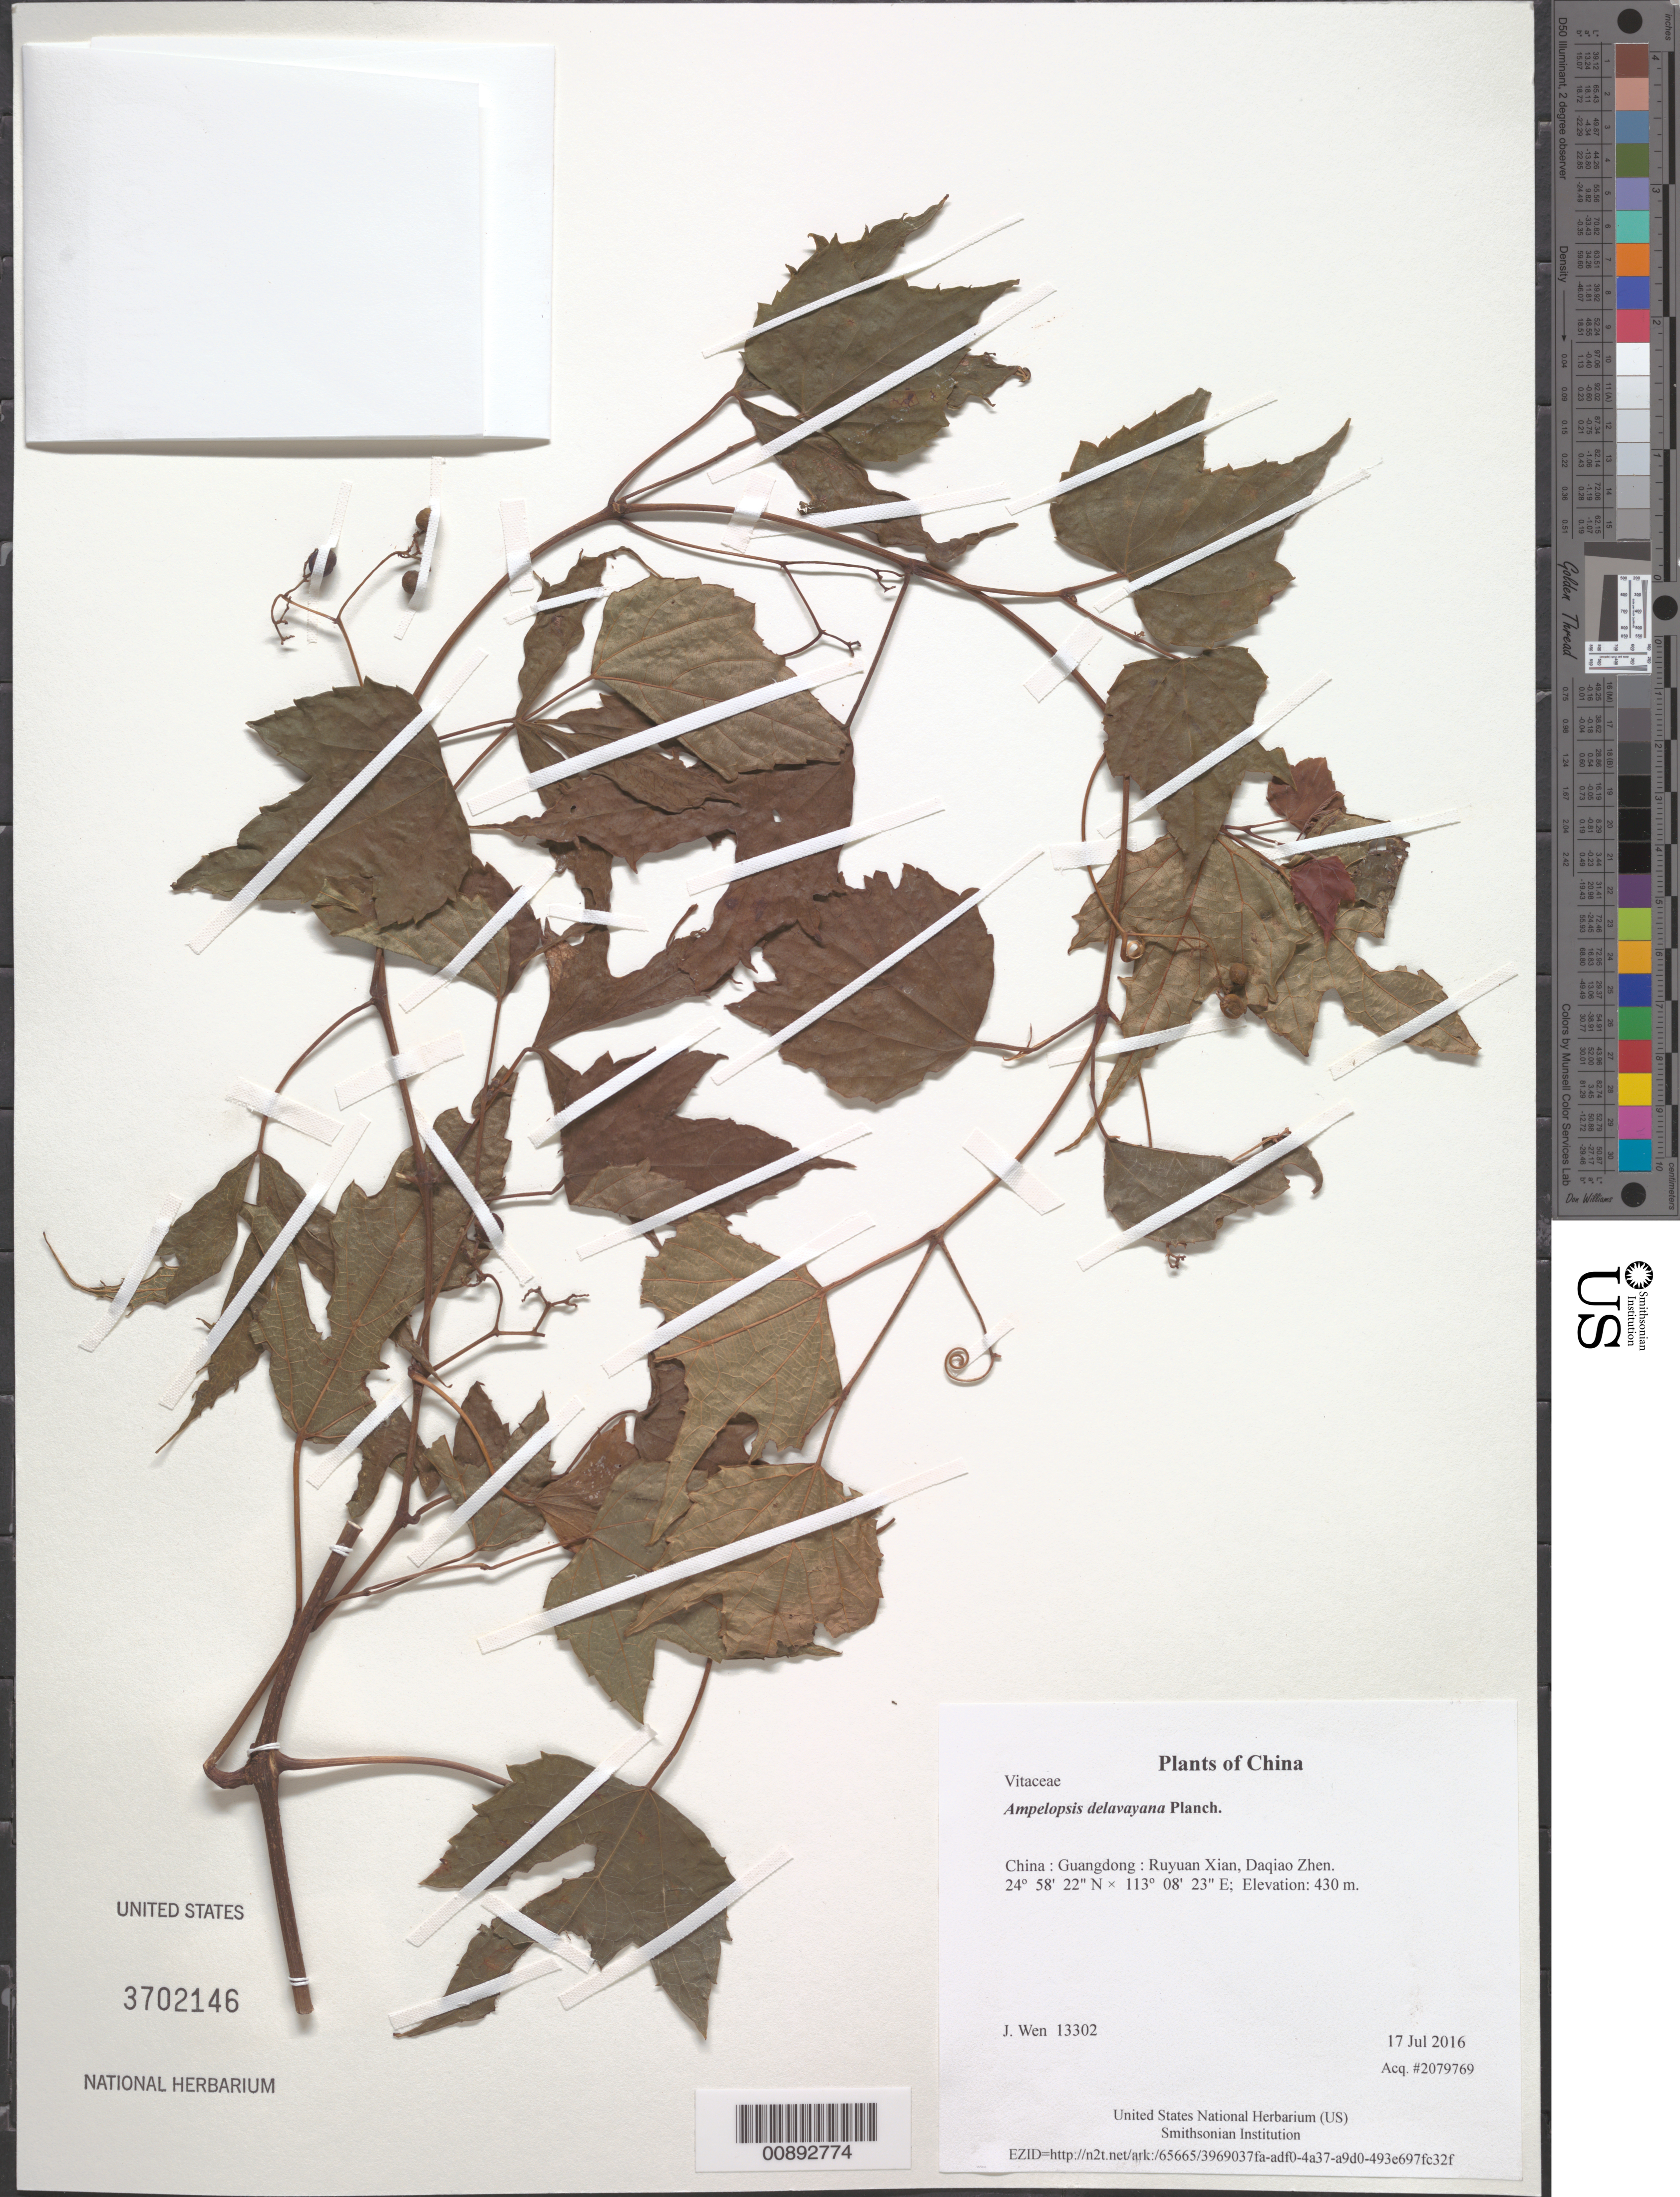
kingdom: Plantae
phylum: Tracheophyta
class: Magnoliopsida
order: Vitales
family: Vitaceae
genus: Ampelopsis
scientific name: Ampelopsis delavayana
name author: Planch.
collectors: J. Wen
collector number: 13302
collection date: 2016-07-17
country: China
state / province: Guangdong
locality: Ruyuan Xian, Daqiao Zhen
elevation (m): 430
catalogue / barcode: US 3702146